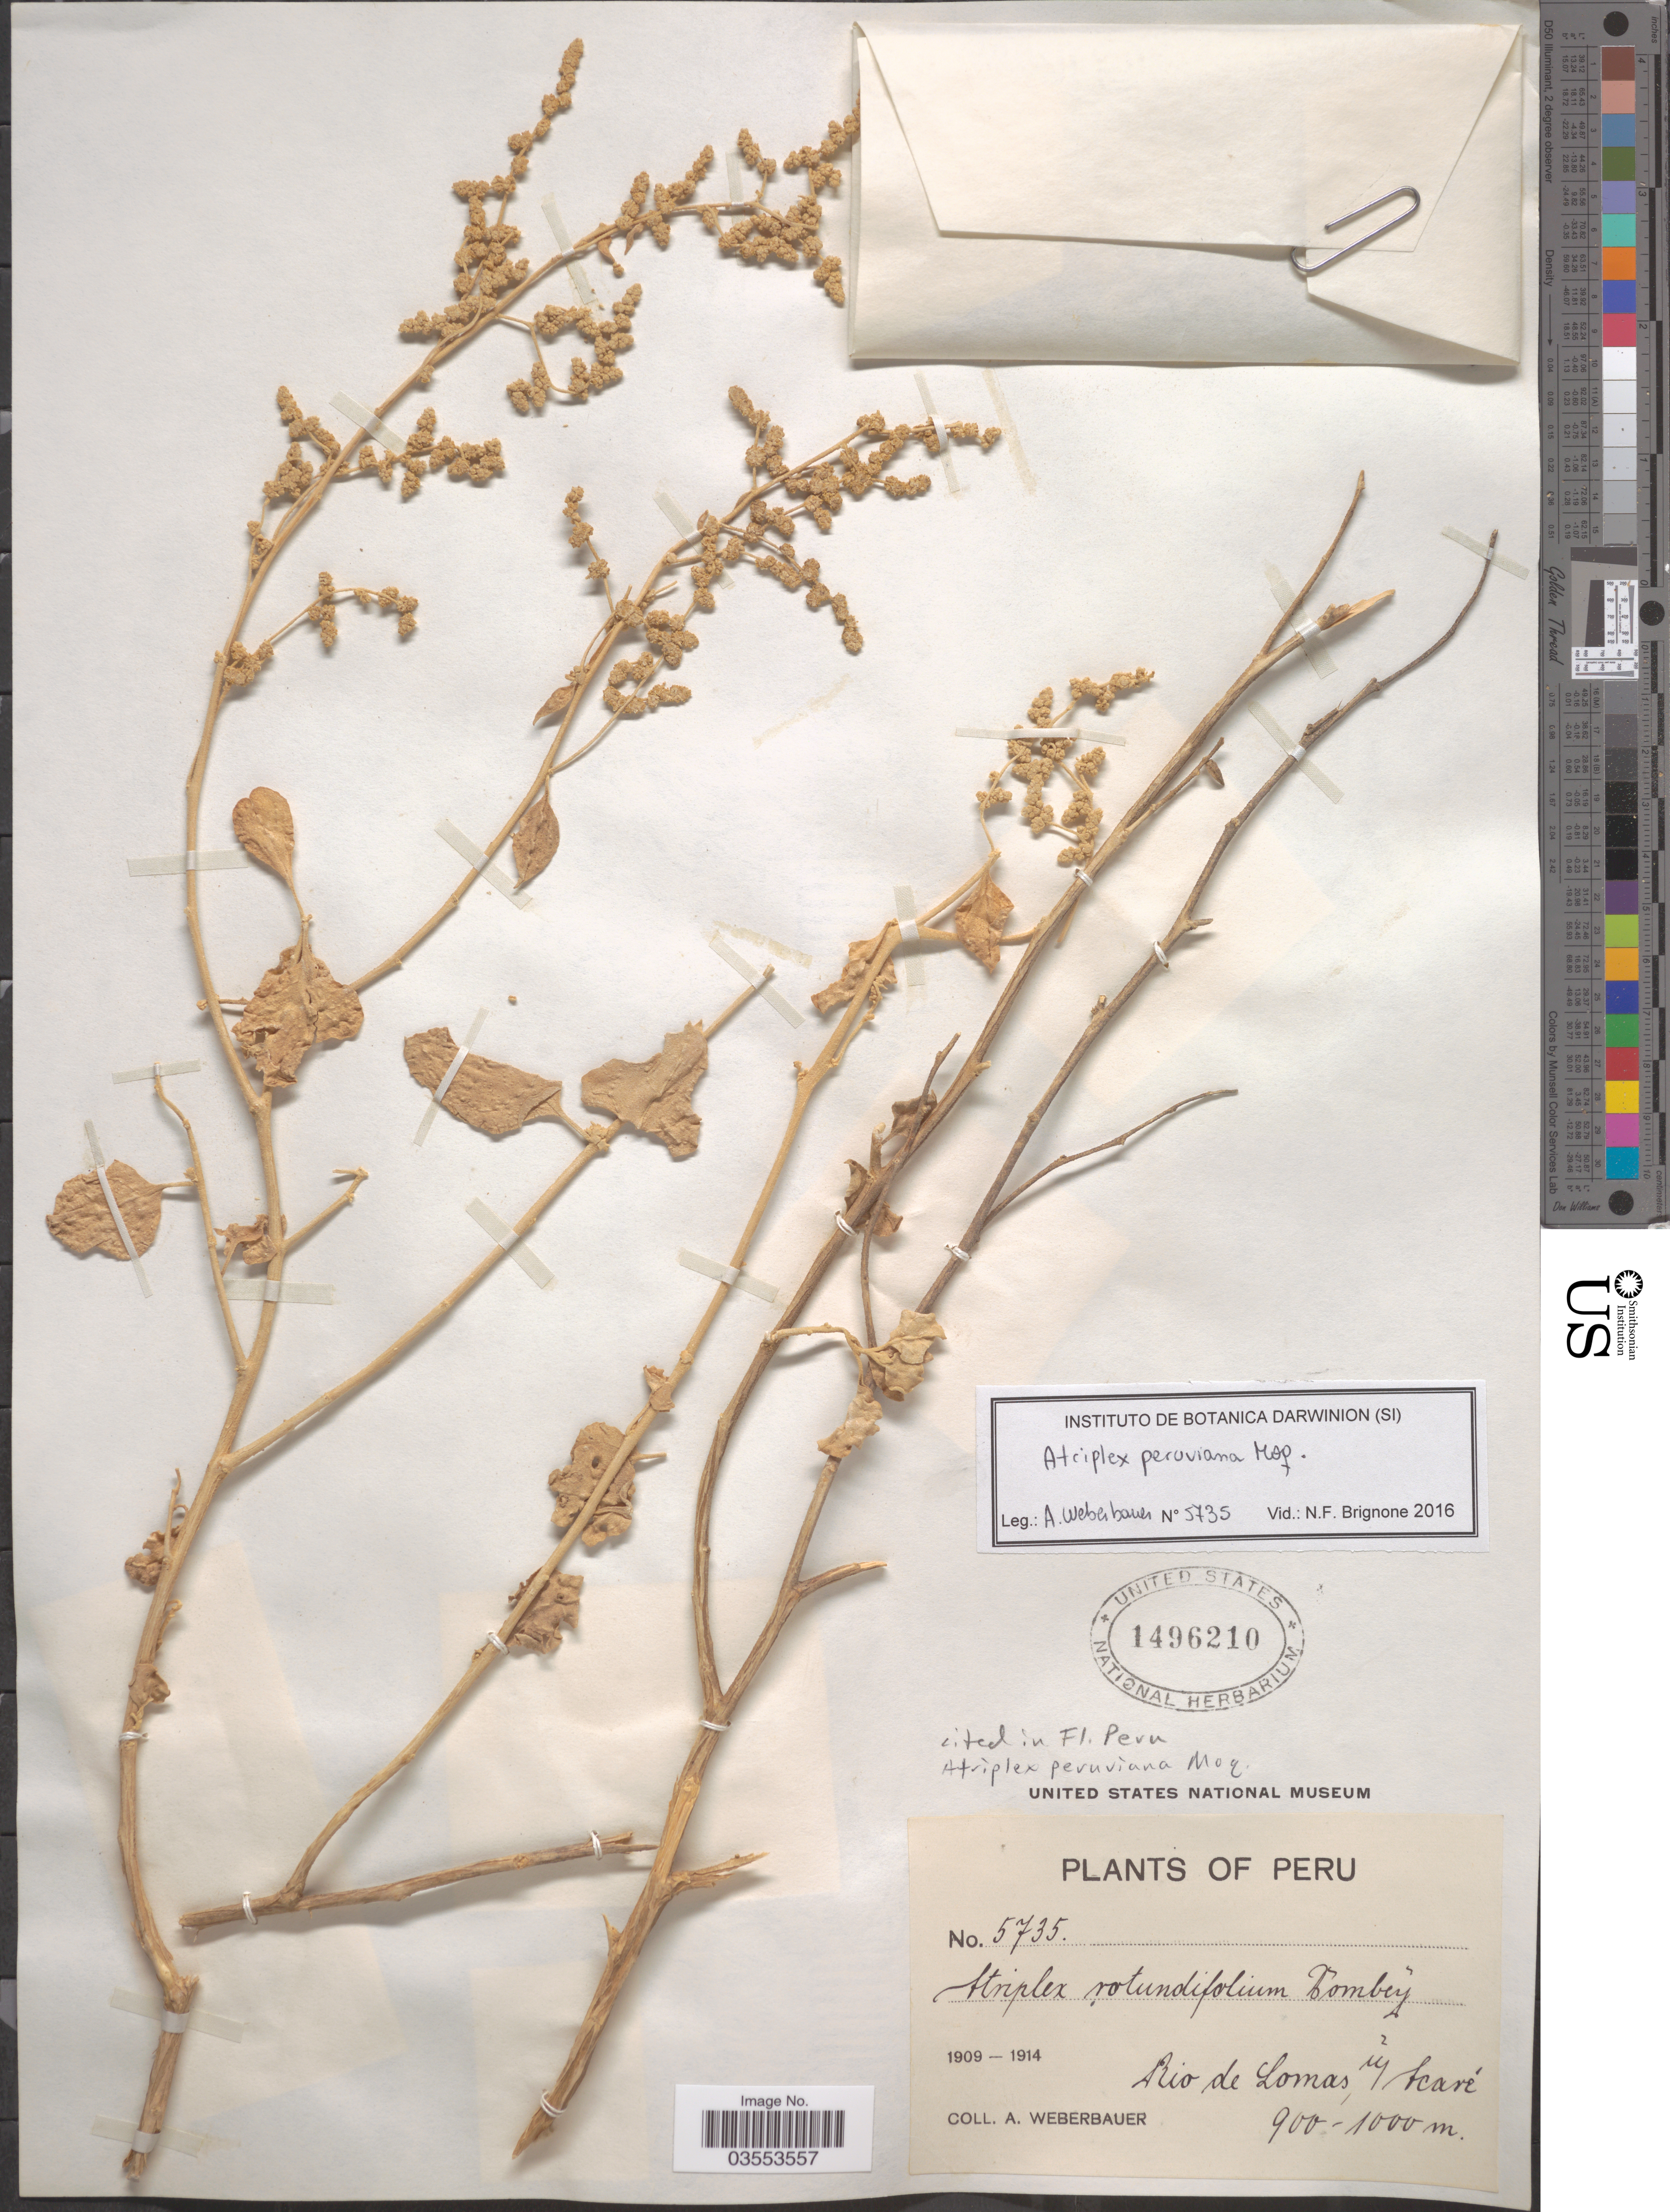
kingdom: Plantae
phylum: Tracheophyta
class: Magnoliopsida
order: Caryophyllales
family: Amaranthaceae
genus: Atriplex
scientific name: Atriplex peruviana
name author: Moq.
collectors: A. Weberbauer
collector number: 5735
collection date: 1909/1914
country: Peru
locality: Río de Lomas in Acaré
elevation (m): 900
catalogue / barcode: US 1496210